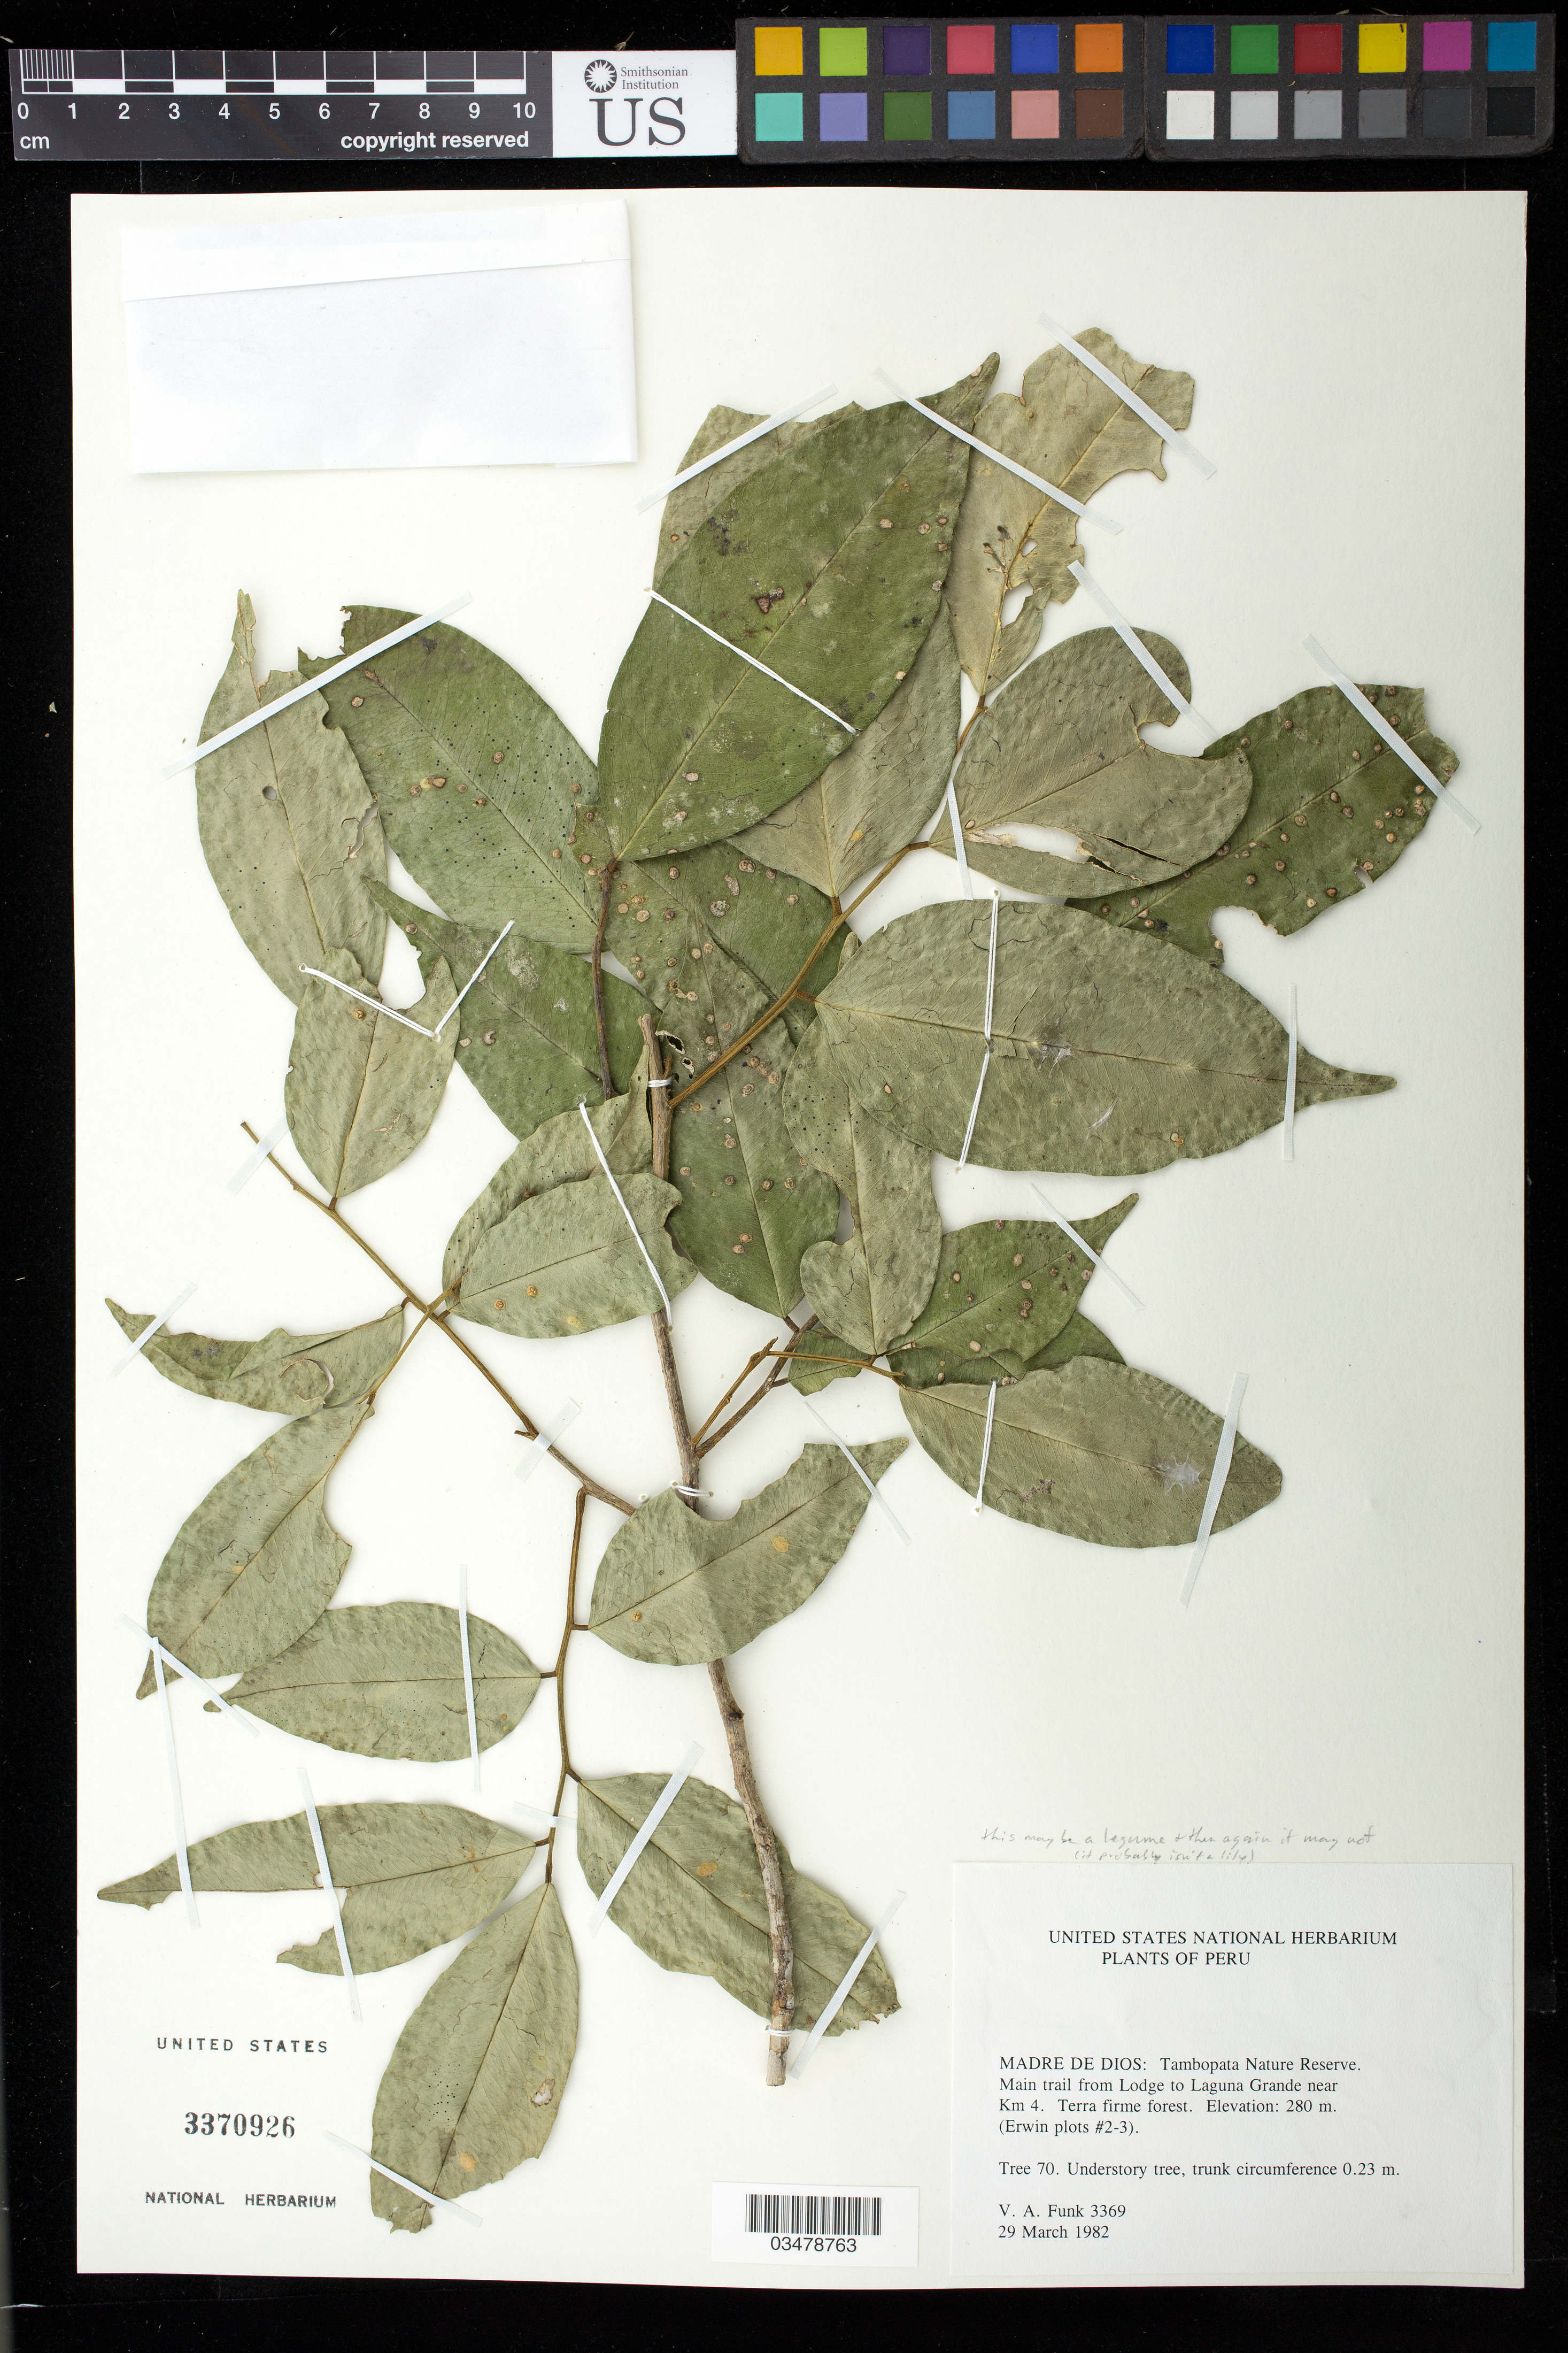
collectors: V. Funk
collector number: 3369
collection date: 1982-03-29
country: Peru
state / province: Madre de Dios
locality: Tambopata Nature Reserve. Main trail from Lodge to Laguna Grande near Km 4. (Erwin plots #2-3).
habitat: Terra firme forest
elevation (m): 280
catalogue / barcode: US 3370926